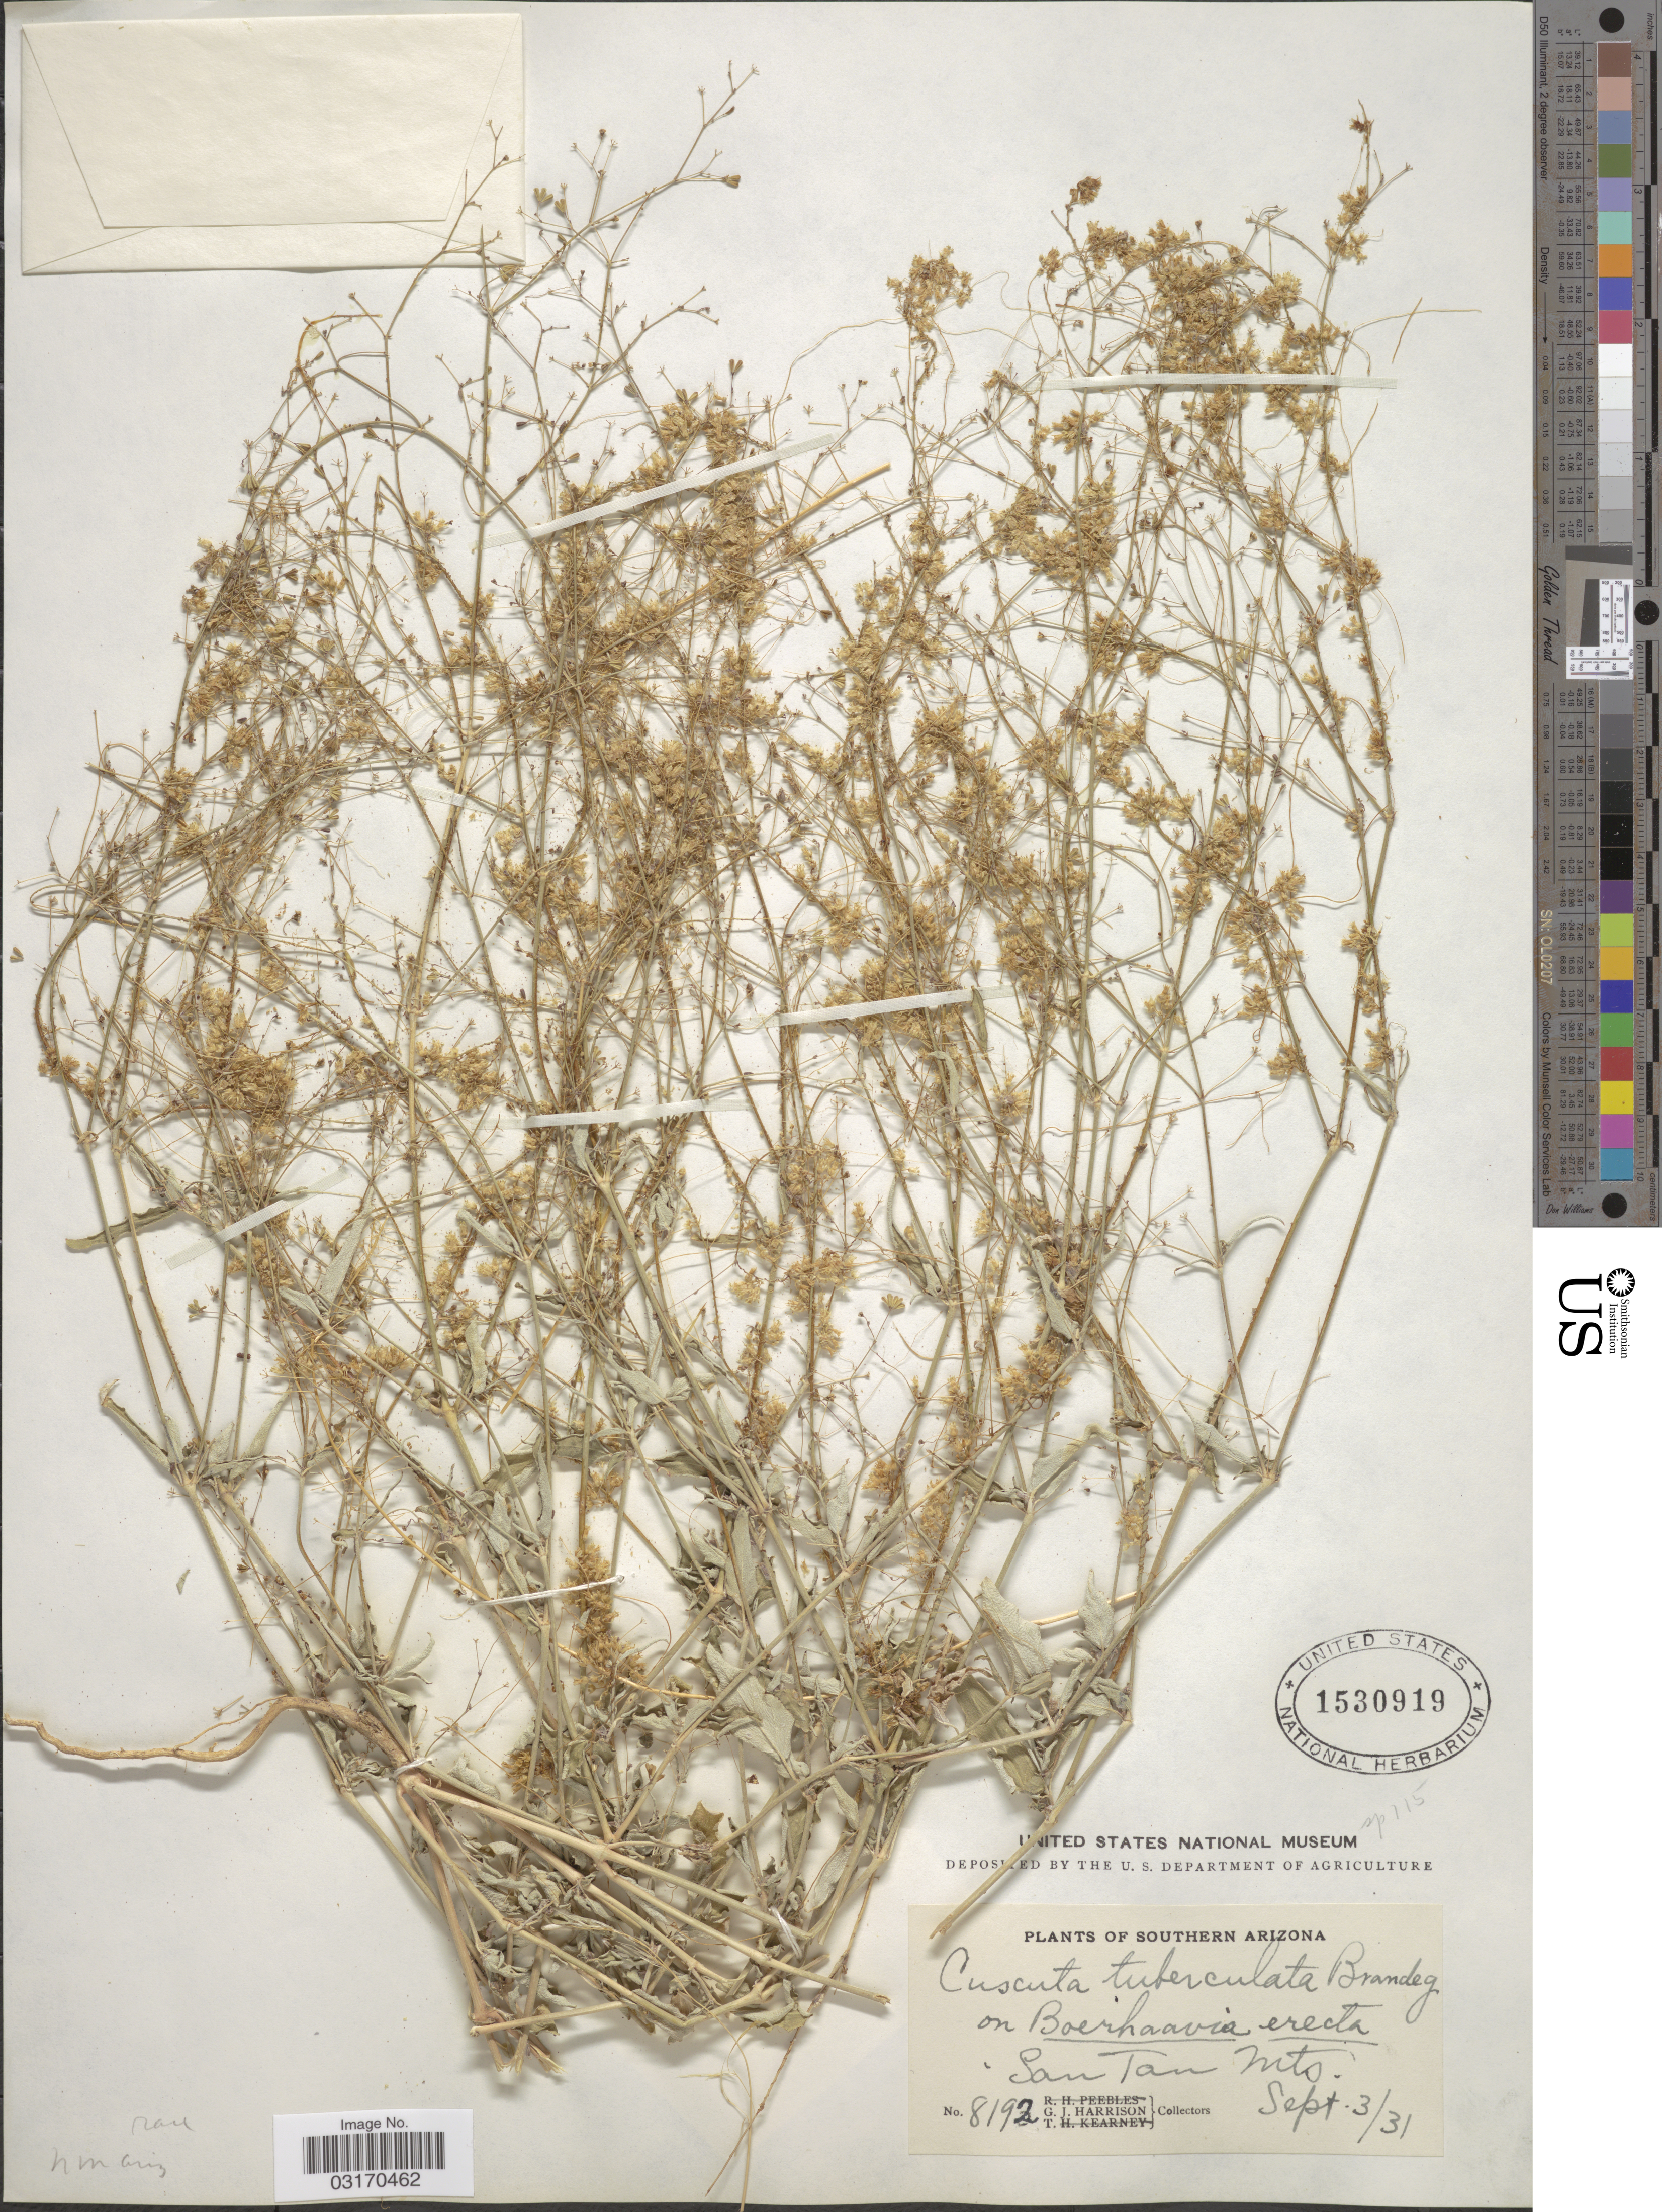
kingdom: Plantae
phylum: Tracheophyta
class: Magnoliopsida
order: Solanales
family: Convolvulaceae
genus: Cuscuta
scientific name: Cuscuta tuberculata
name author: Brandegee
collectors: G. J. Harrison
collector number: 8192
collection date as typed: Transcribed d/m/y: 3/9/31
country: United States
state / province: Arizona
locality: Southern Arizona, San Tan Mts.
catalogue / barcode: US 1530919